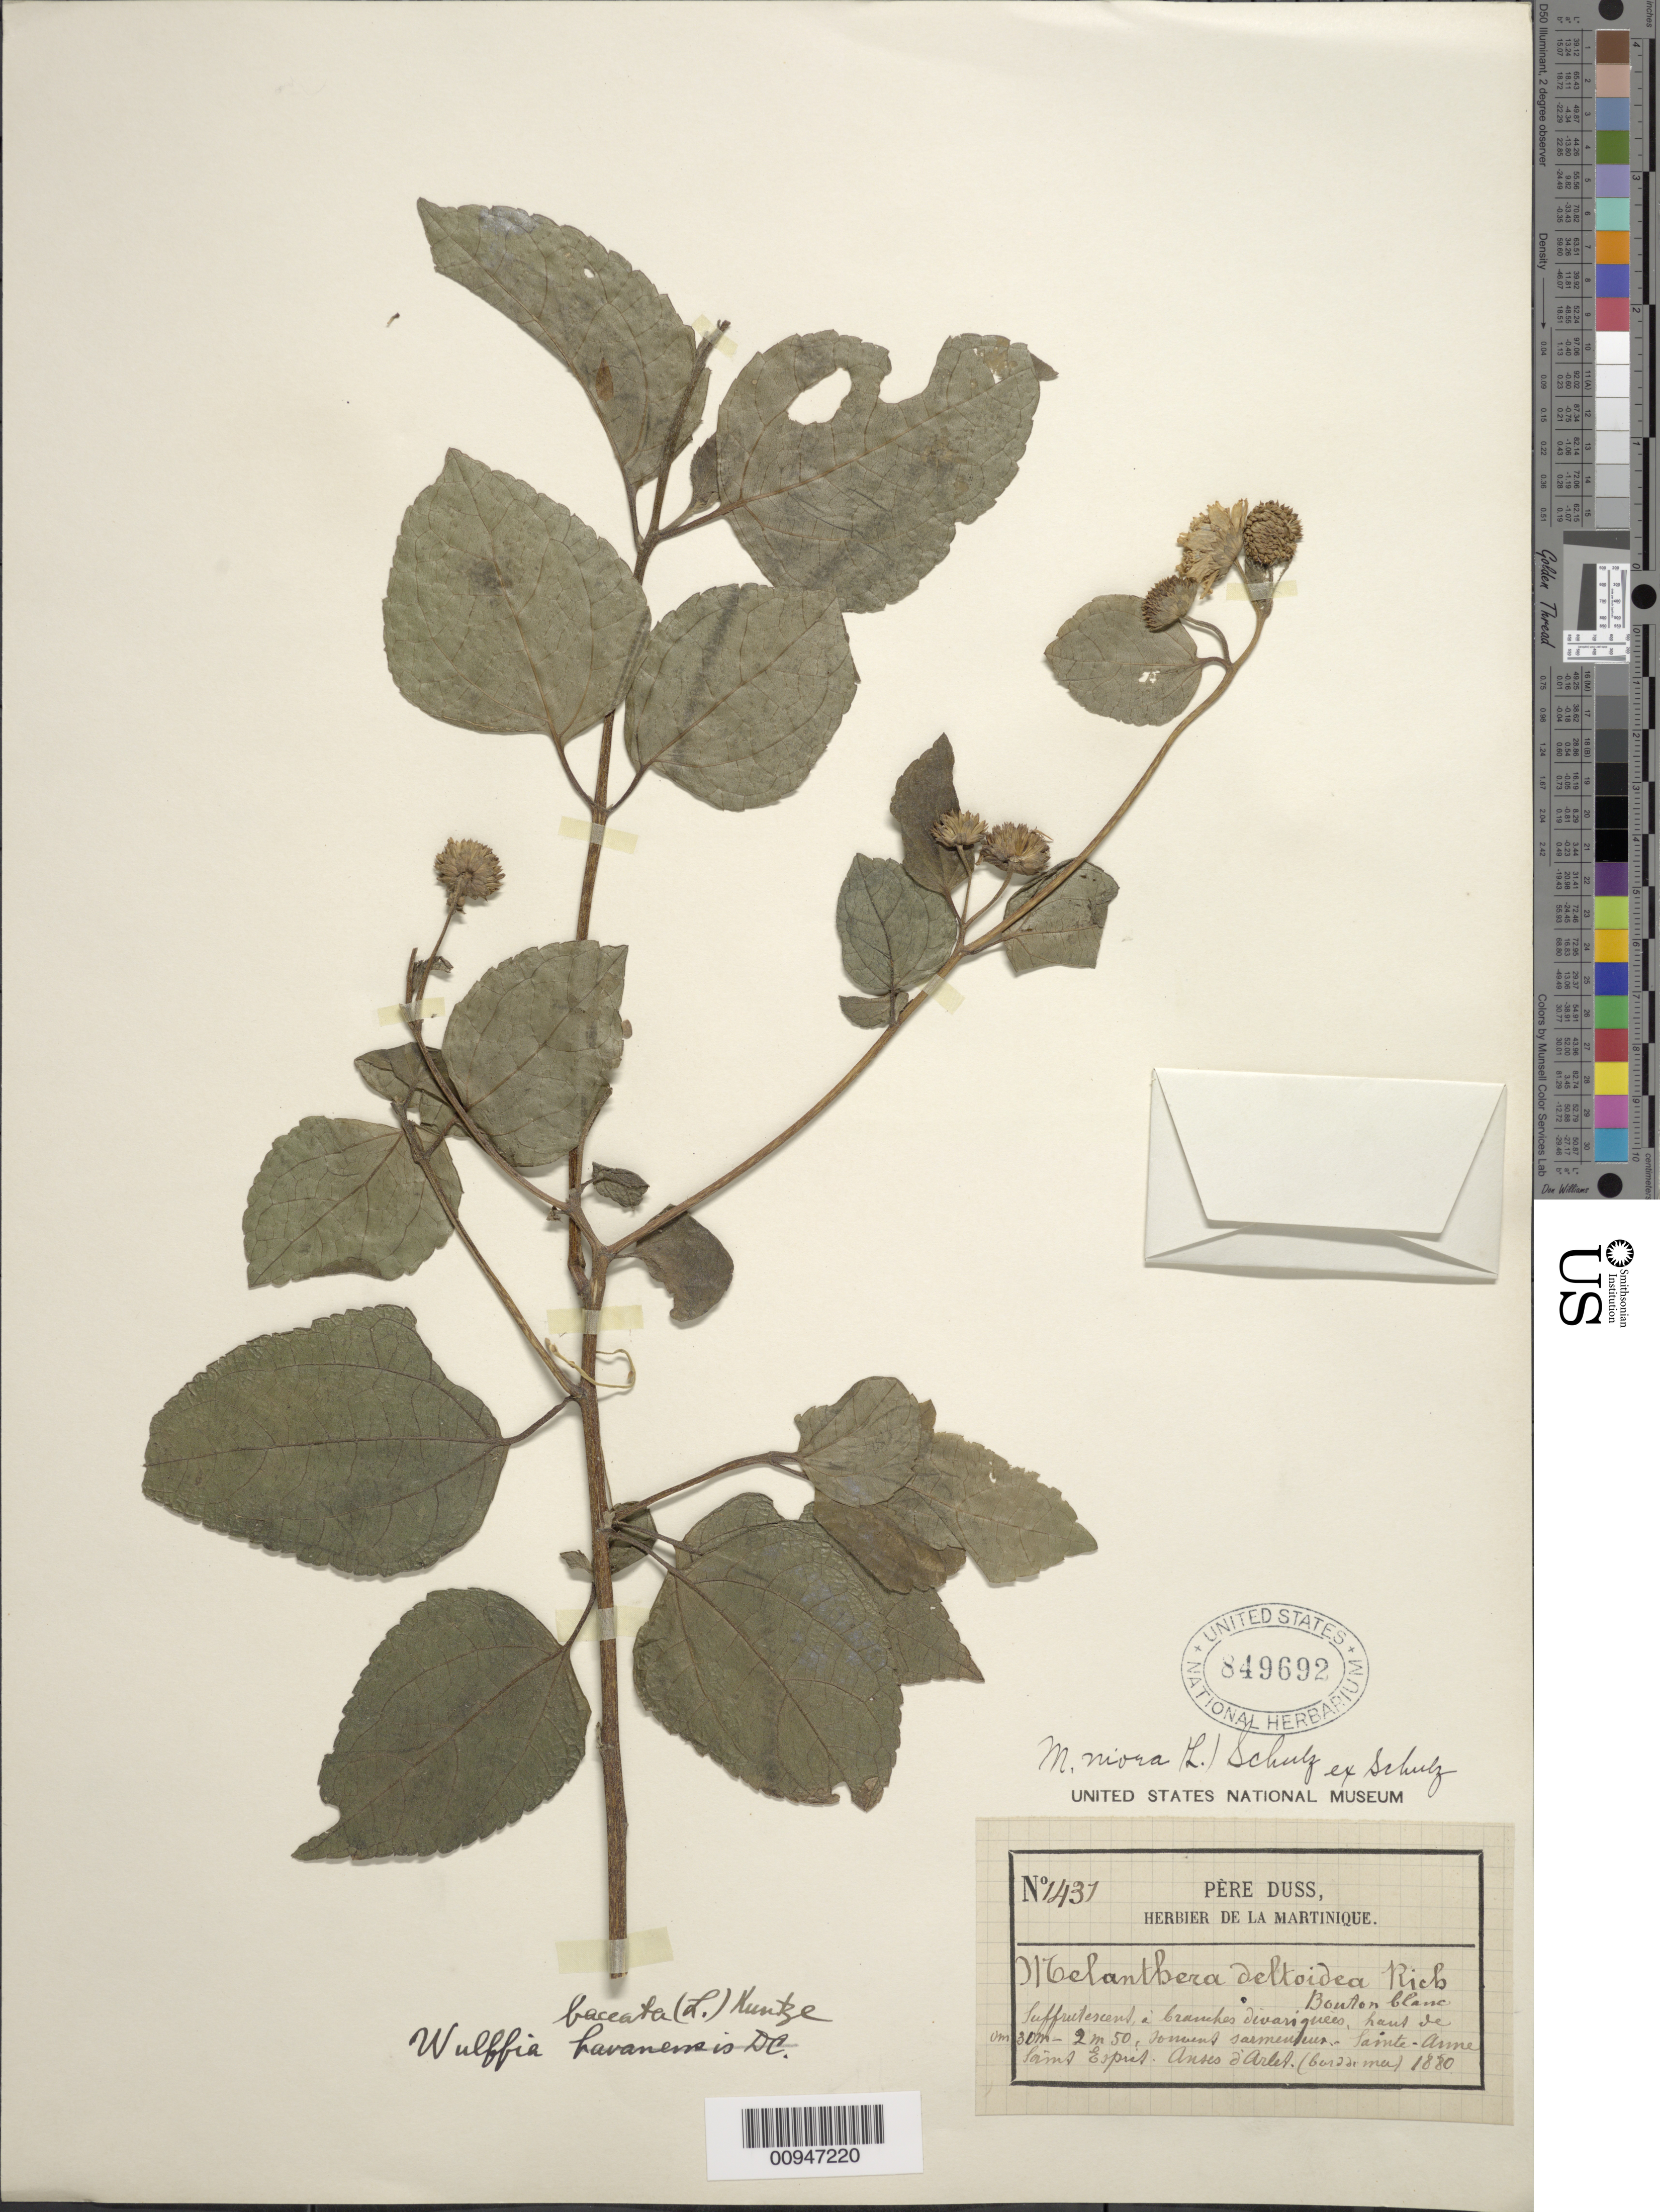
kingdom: Plantae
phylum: Tracheophyta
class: Magnoliopsida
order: Asterales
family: Asteraceae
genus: Wulffia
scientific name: Wulffia baccata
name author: (L. f.) Kuntze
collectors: Père Duss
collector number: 1431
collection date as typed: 1880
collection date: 1880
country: Martinique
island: Martinique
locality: St. Anne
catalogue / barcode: US 849692